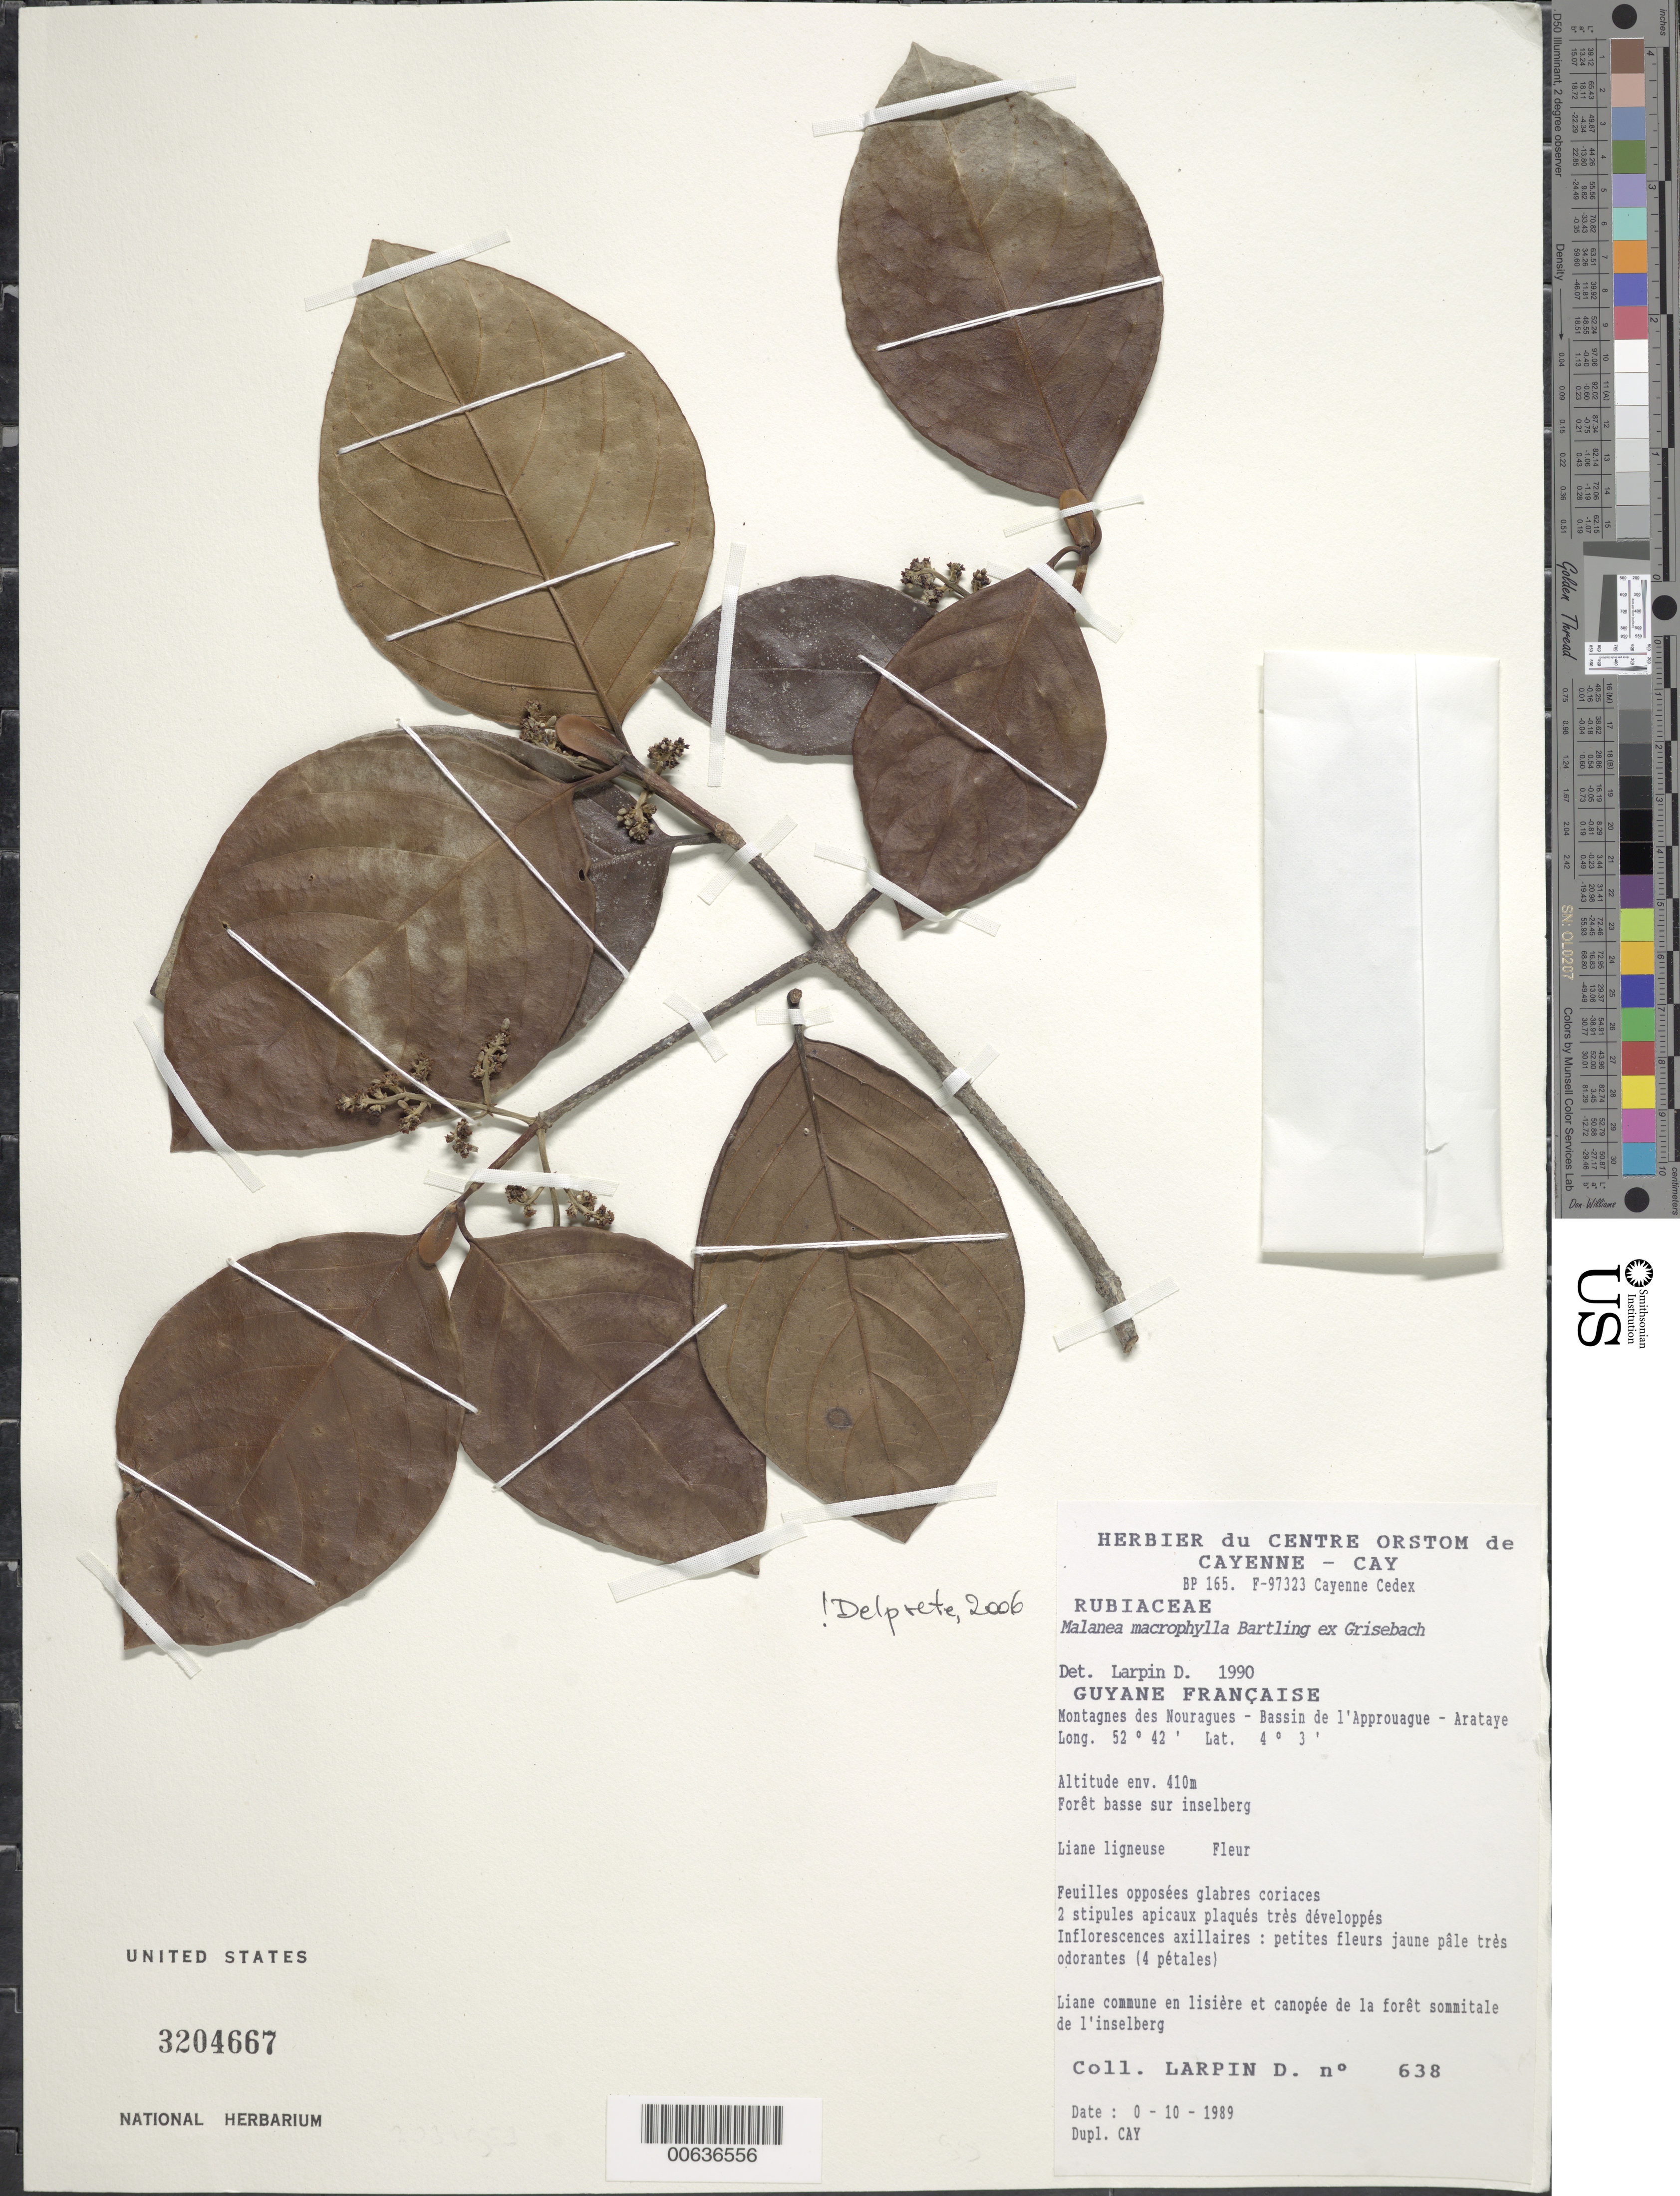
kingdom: Plantae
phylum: Tracheophyta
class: Magnoliopsida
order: Gentianales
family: Rubiaceae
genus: Malanea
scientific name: Malanea macrophylla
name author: Bartl. ex Griseb.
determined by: Delprete, P. G., Herb. de Guyane Cay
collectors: D. Larpin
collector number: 638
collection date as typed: Oct-89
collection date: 1989-10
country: French Guiana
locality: Station des Nouragues, Bassin de l'Approuague, Arataye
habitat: Foret basse sur inselberg; en lisiere et canopee de la foret sommitale de l'inselberg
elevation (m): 410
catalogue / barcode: US 3204667